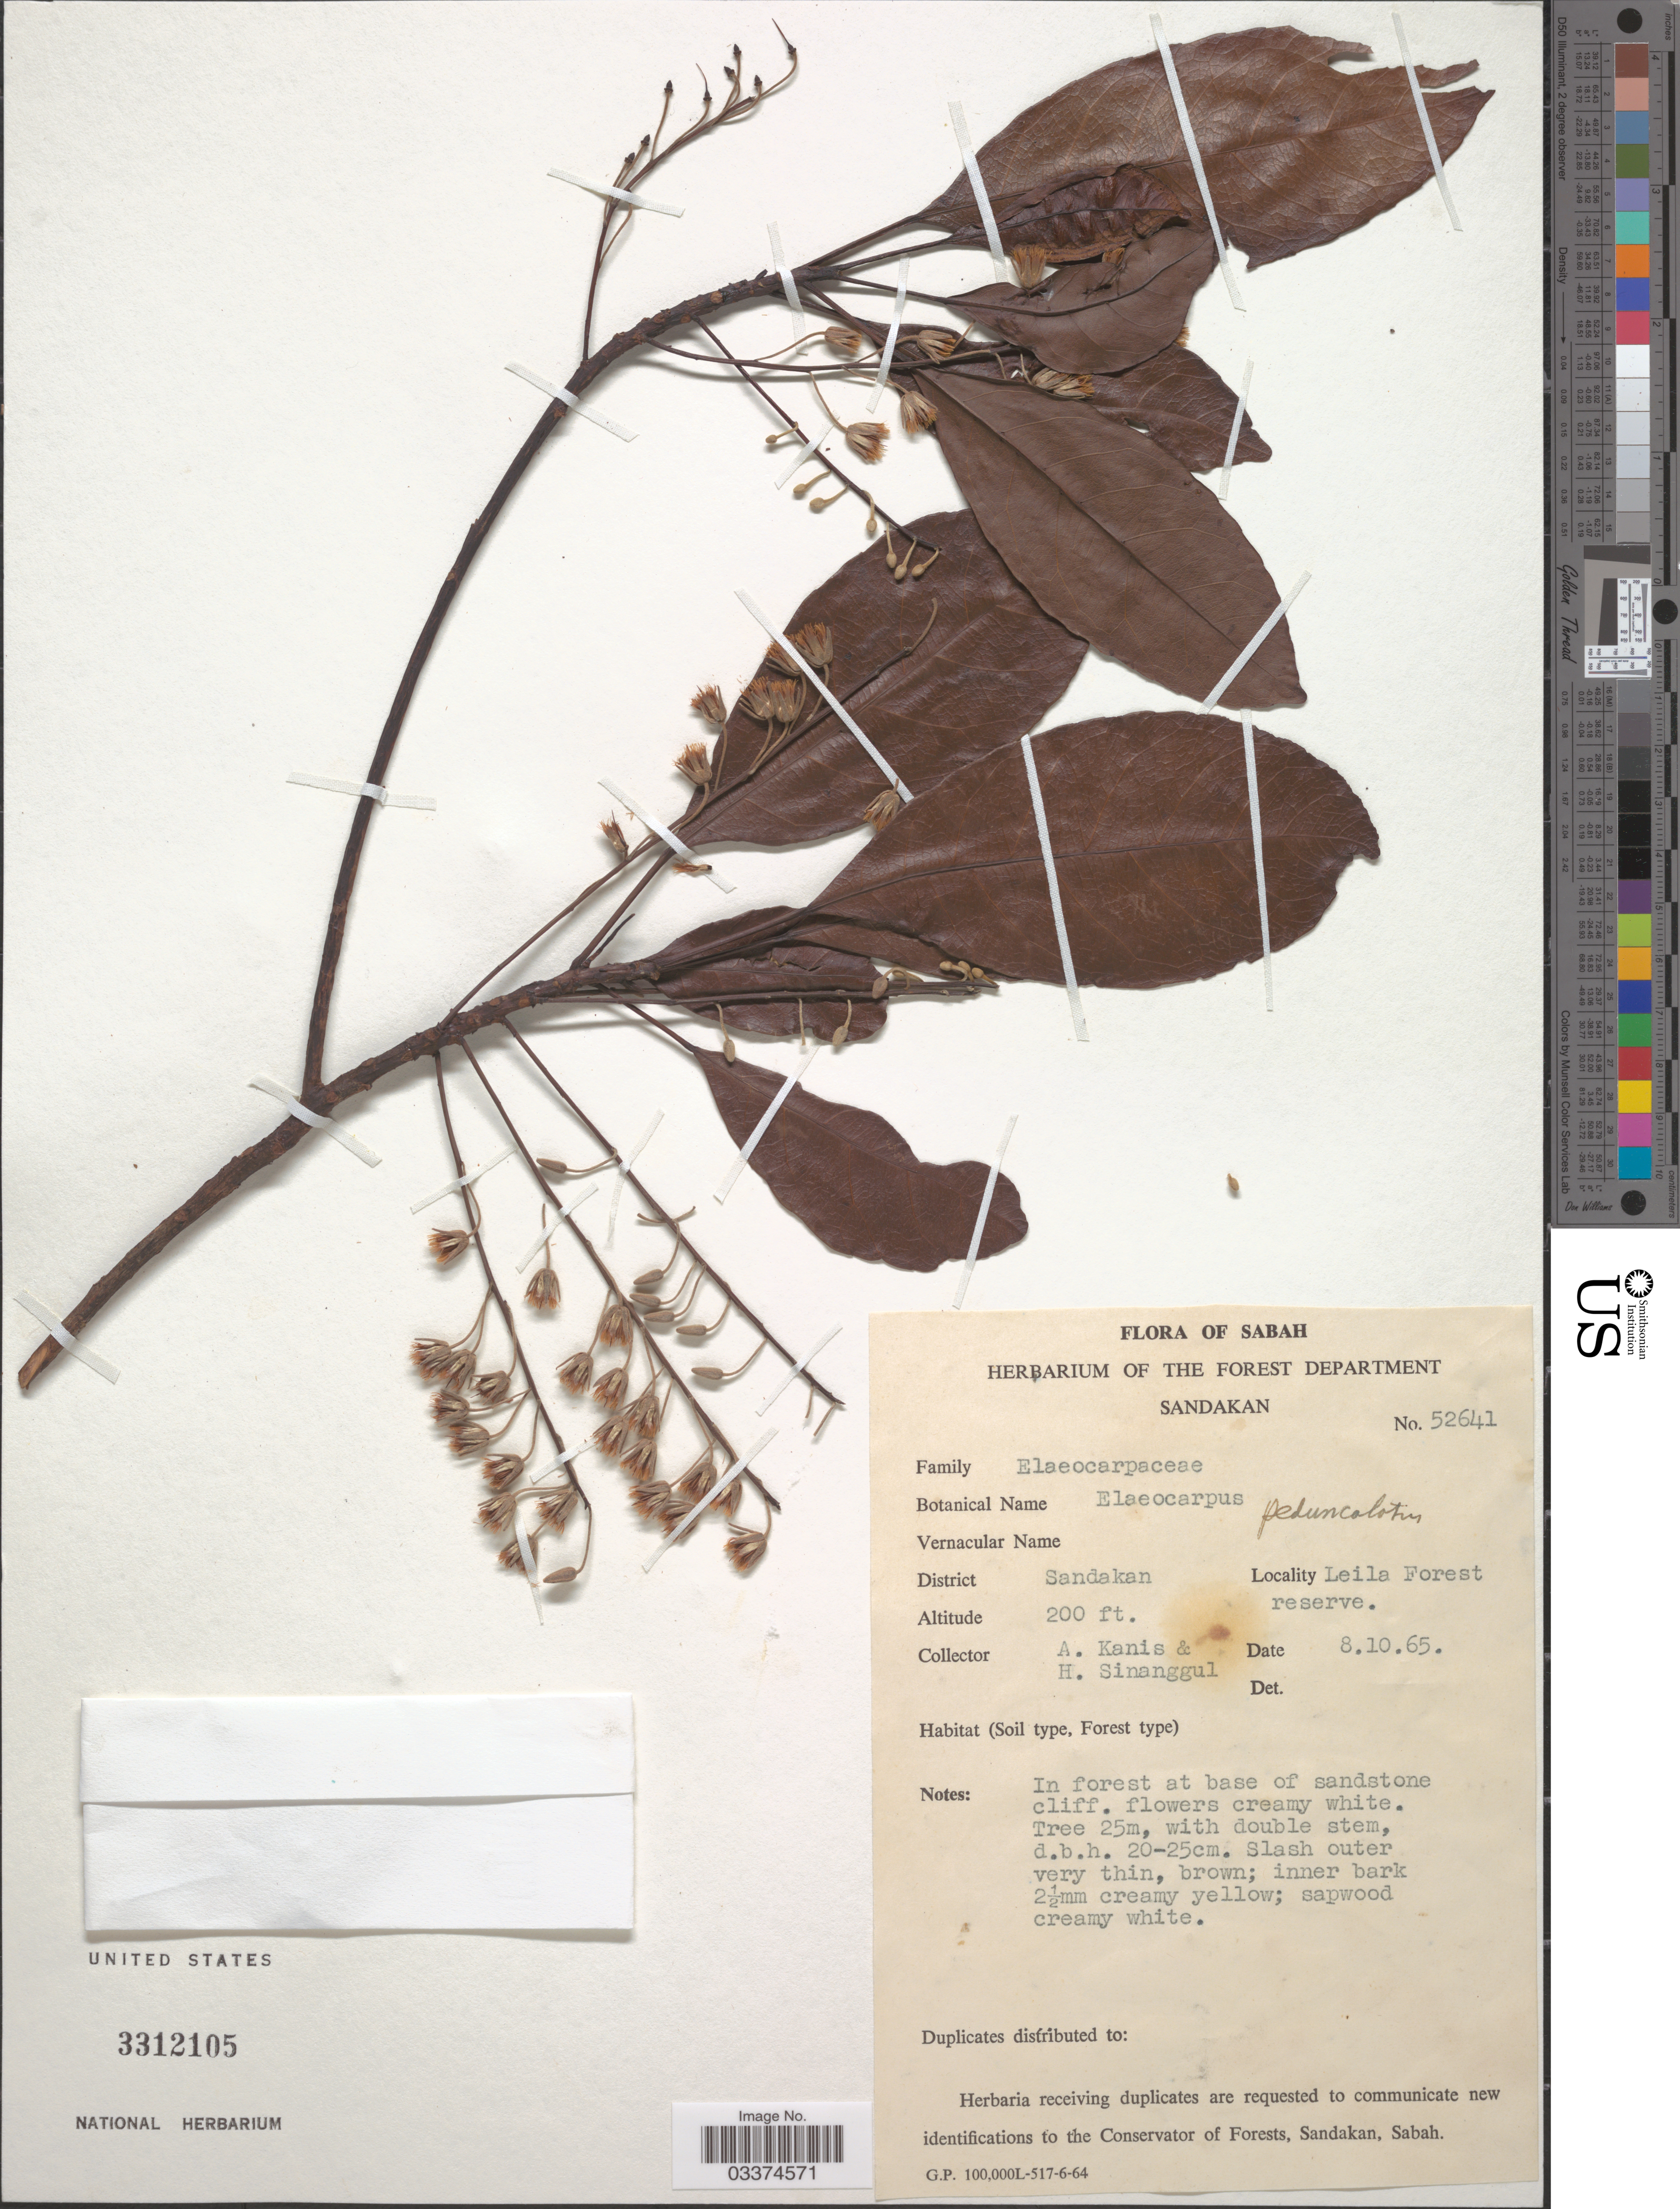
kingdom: Plantae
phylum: Tracheophyta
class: Magnoliopsida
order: Oxalidales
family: Elaeocarpaceae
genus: Elaeocarpus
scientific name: Elaeocarpus pedunculatus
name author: Wall.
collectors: A. Kanis & H. Sinanggul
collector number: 52641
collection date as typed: Transcribed d/m/y: 8/10/65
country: Malaysia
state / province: Sabah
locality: District Sandakan, Leila Forest reserve.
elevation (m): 61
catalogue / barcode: US 3312105